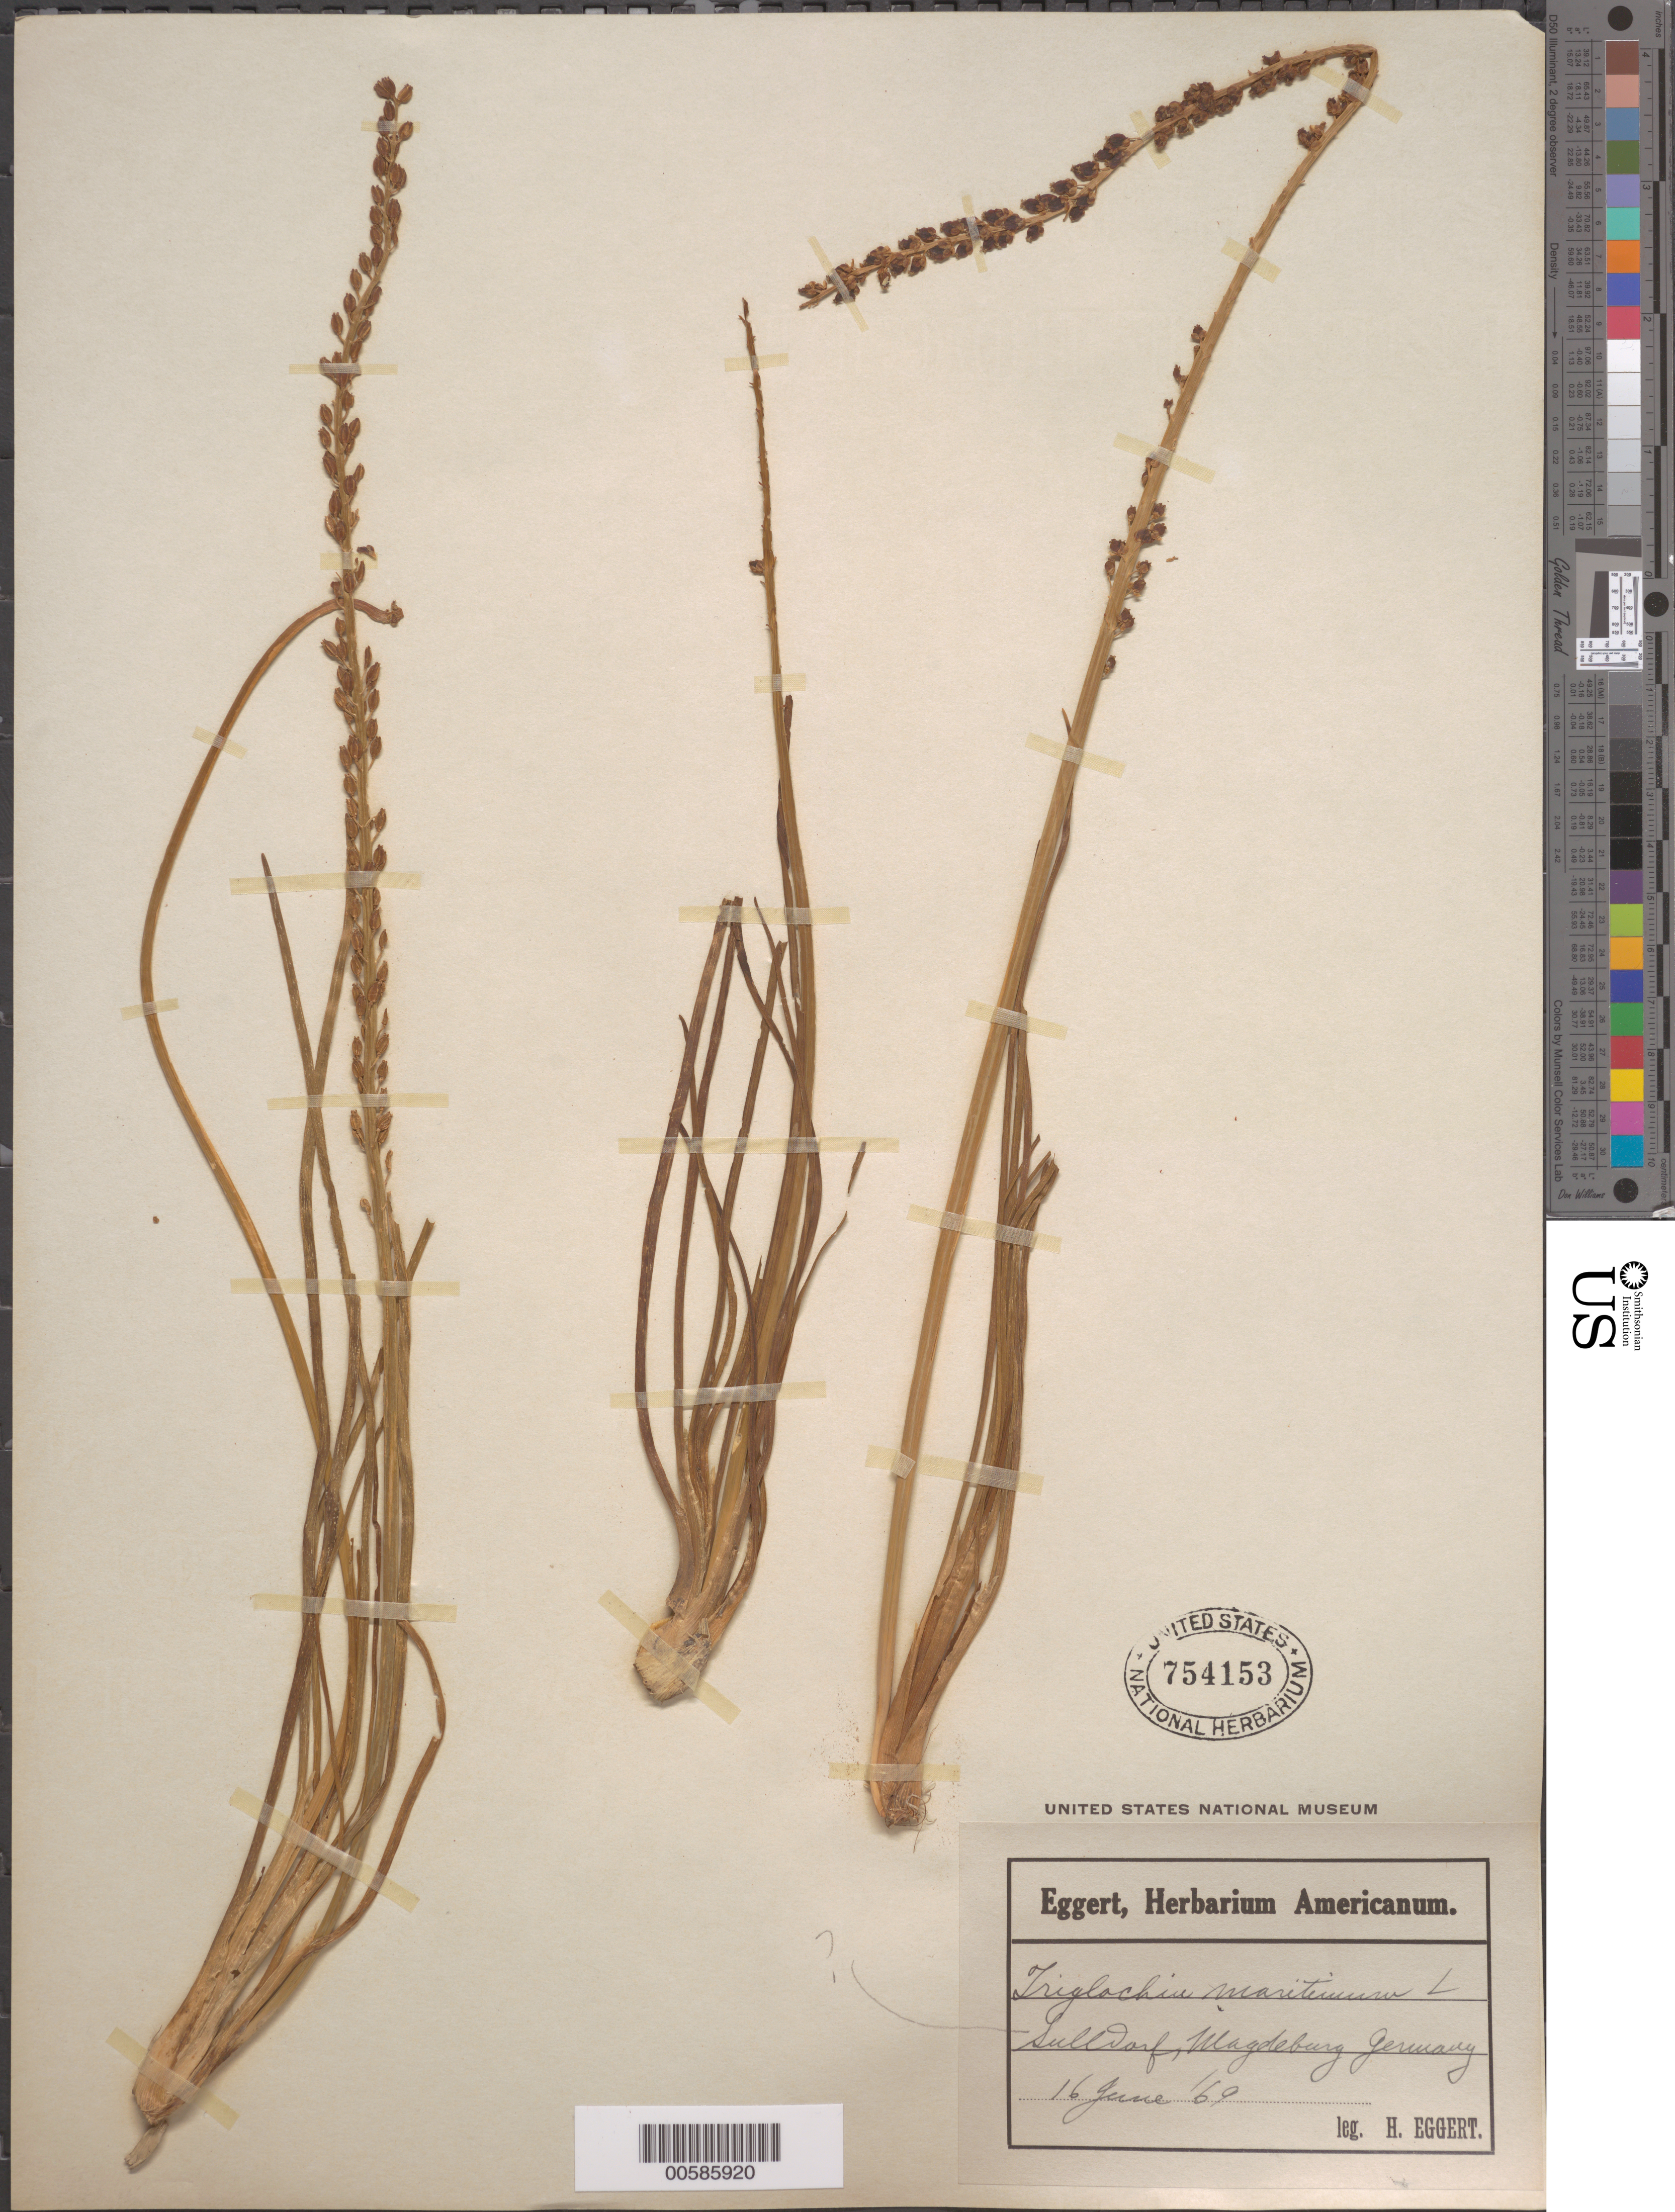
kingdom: Plantae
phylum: Tracheophyta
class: Liliopsida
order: Alismatales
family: Juncaginaceae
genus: Triglochin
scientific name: Triglochin maritima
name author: L.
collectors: H. Eggert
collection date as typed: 16 Jun 1869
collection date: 1869-06-16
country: Germany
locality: Sulldorf, Magdeberg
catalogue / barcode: US 754153